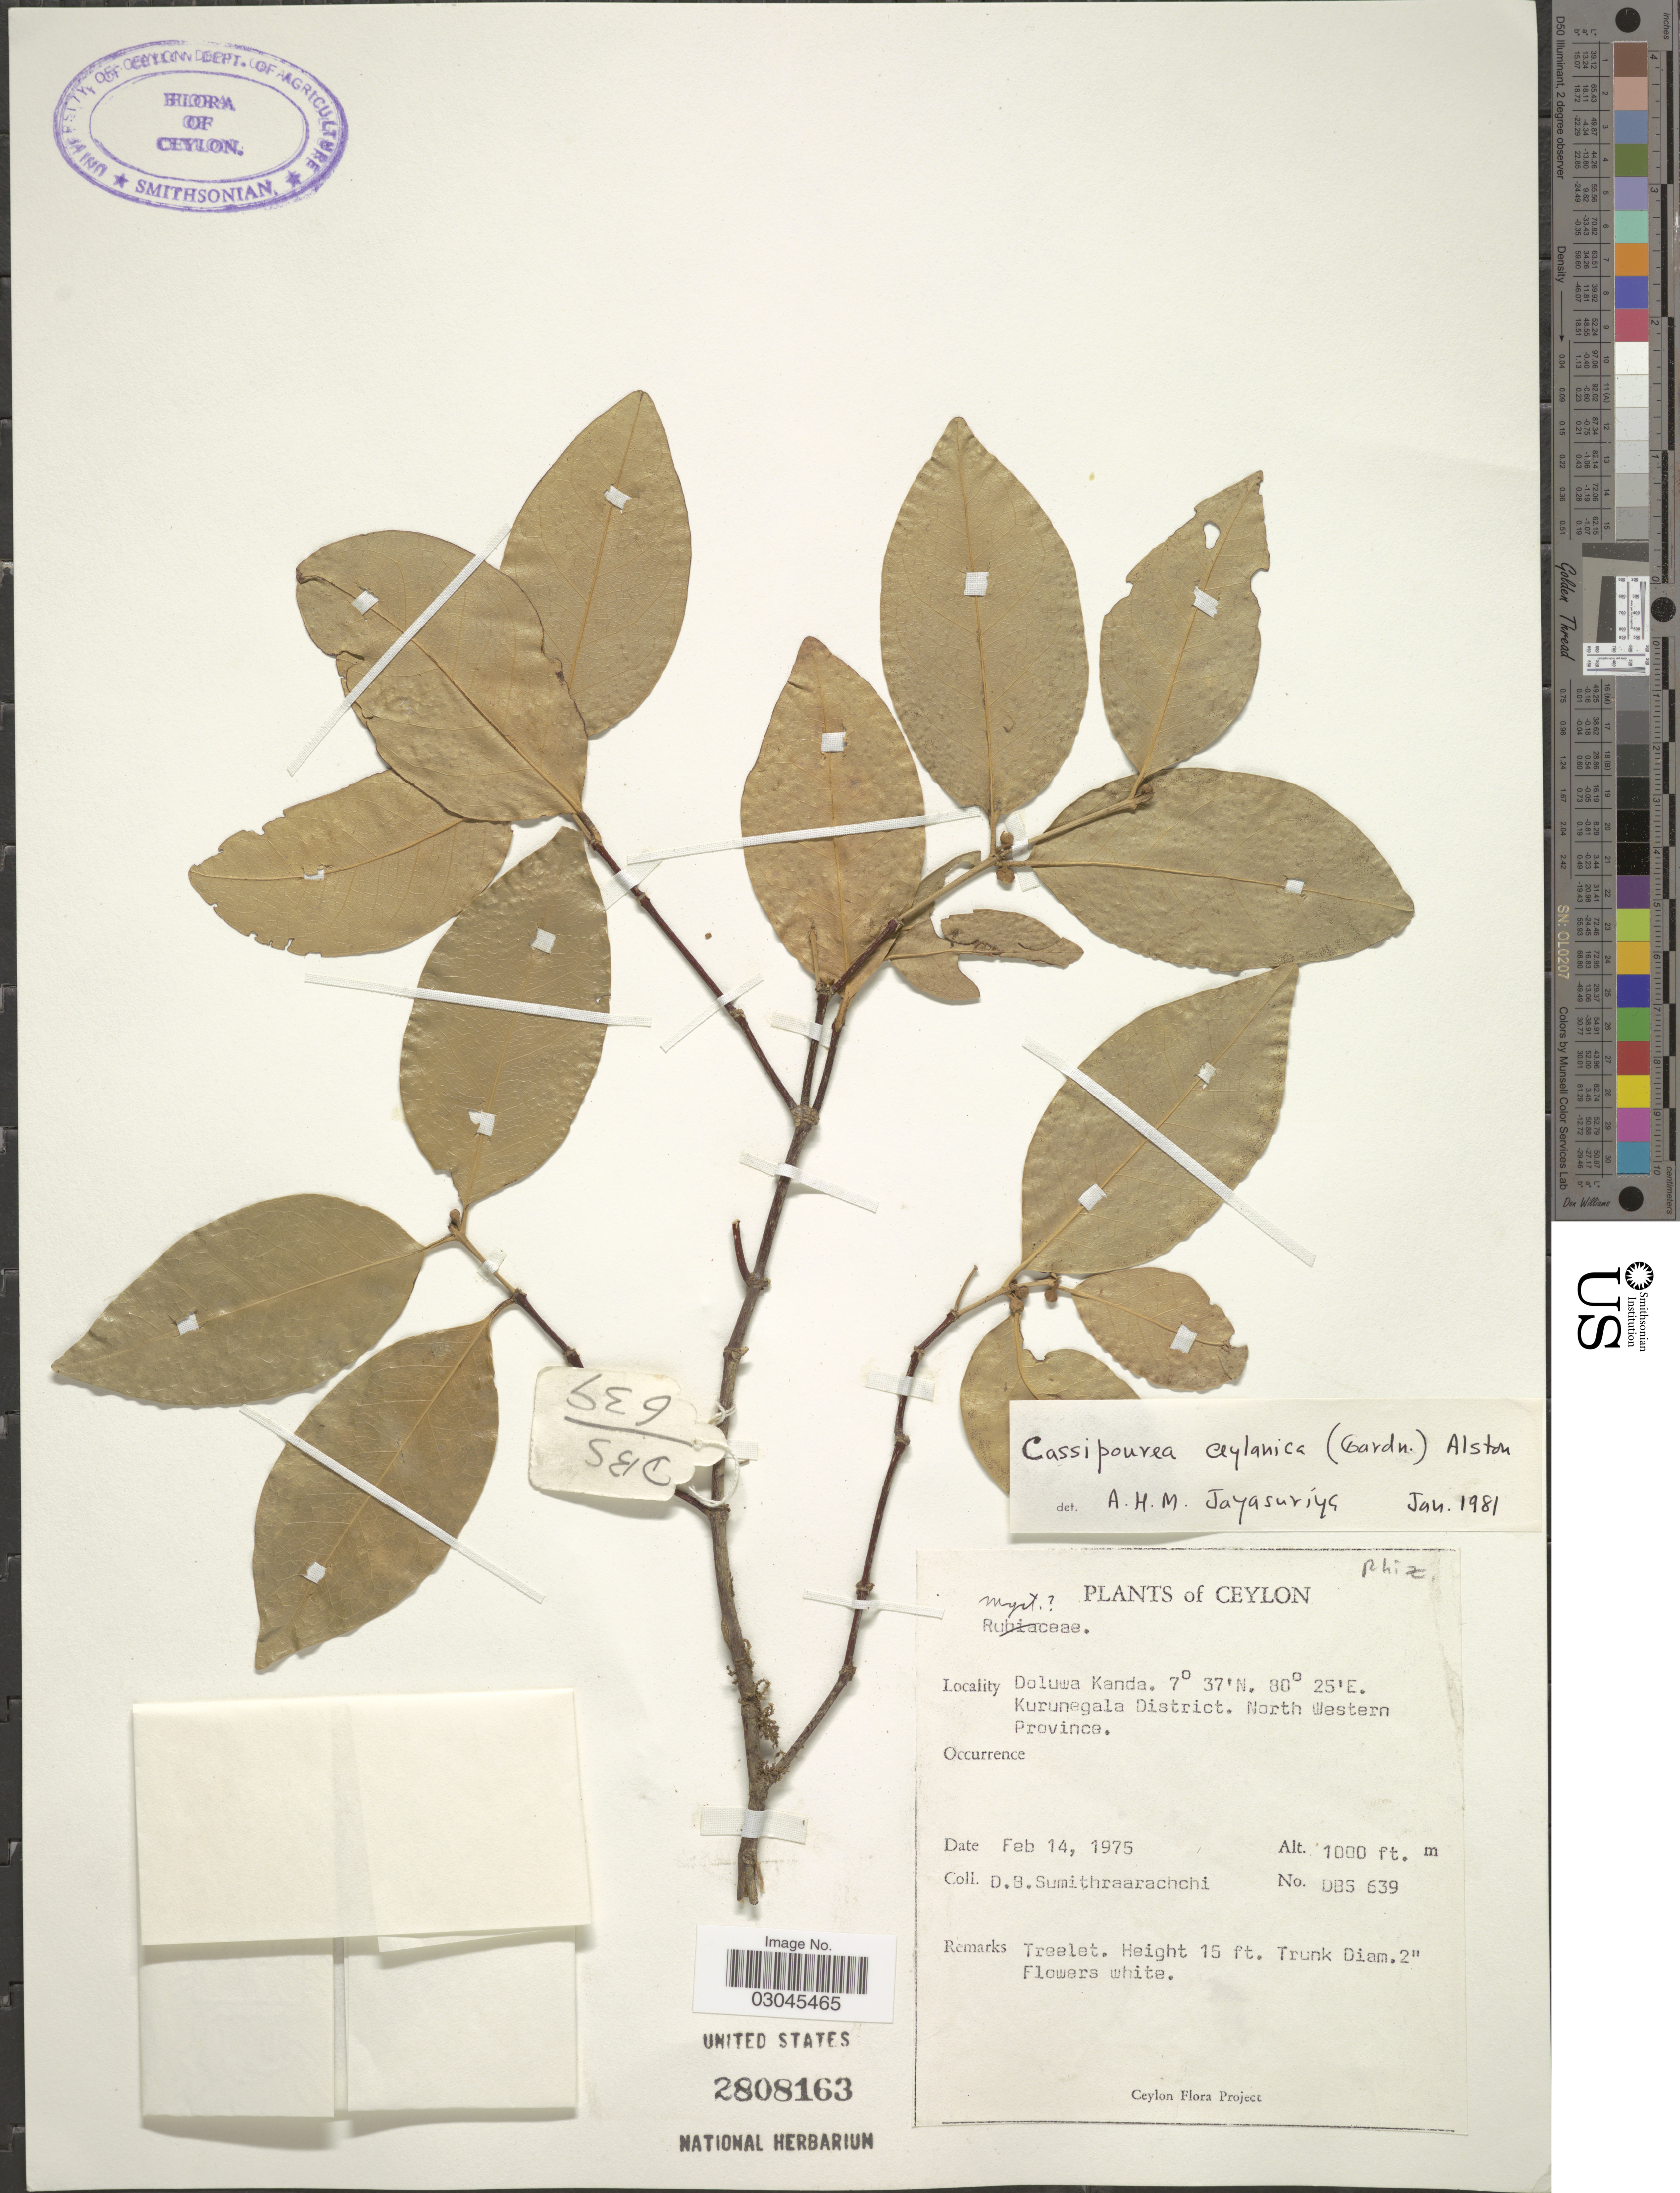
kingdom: Plantae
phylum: Tracheophyta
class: Magnoliopsida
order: Malpighiales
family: Rhizophoraceae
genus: Cassipourea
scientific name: Cassipourea ceylanica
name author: (Gardner) Alston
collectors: D. B. Sumithraarachchi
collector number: DBS639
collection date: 1975-02-14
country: Sri Lanka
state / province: North Western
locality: Ceylon. Doluwa Kanda. Kurunegala District. North Western Province.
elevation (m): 305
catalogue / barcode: US 2808163